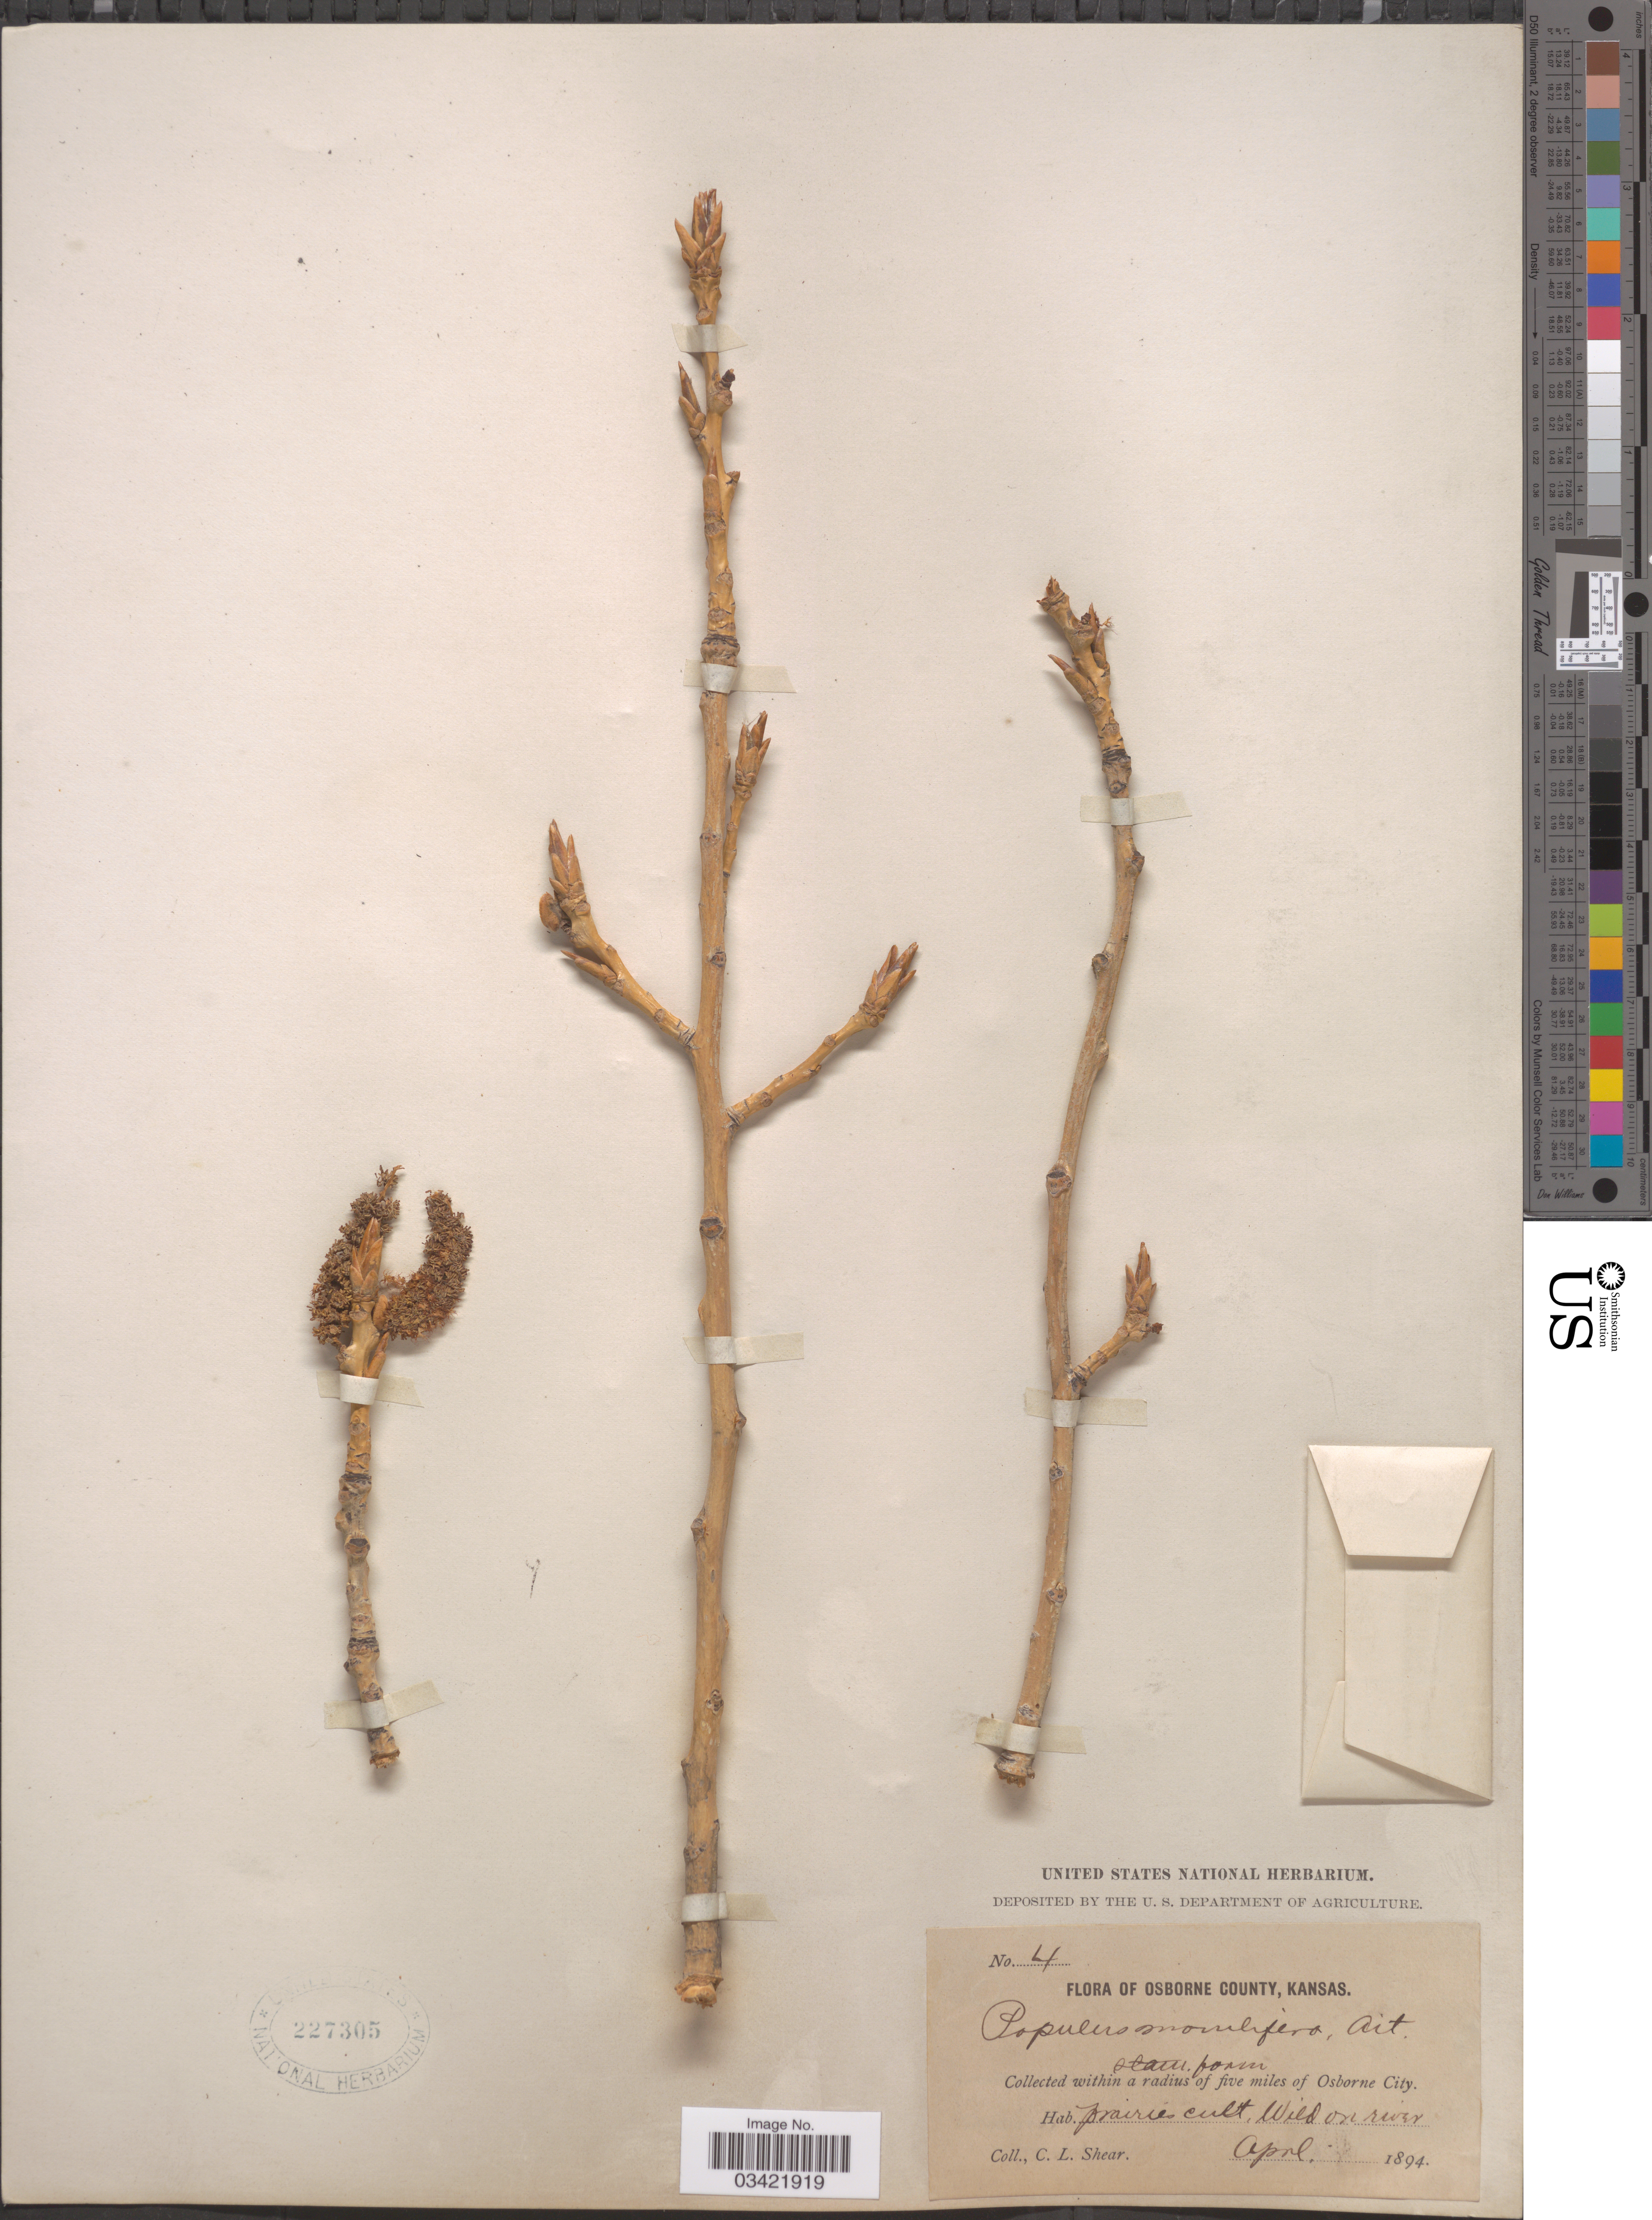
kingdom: Plantae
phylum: Tracheophyta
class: Magnoliopsida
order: Malpighiales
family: Salicaceae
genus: Populus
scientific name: Populus deltoides subsp. monilifera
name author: (Aiton) Eckenw.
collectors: C. L. Shear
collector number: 4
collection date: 1894-04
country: United States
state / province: Kansas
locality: Osborne County. Within a radius of five miles of Osborne City.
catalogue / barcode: US 227305